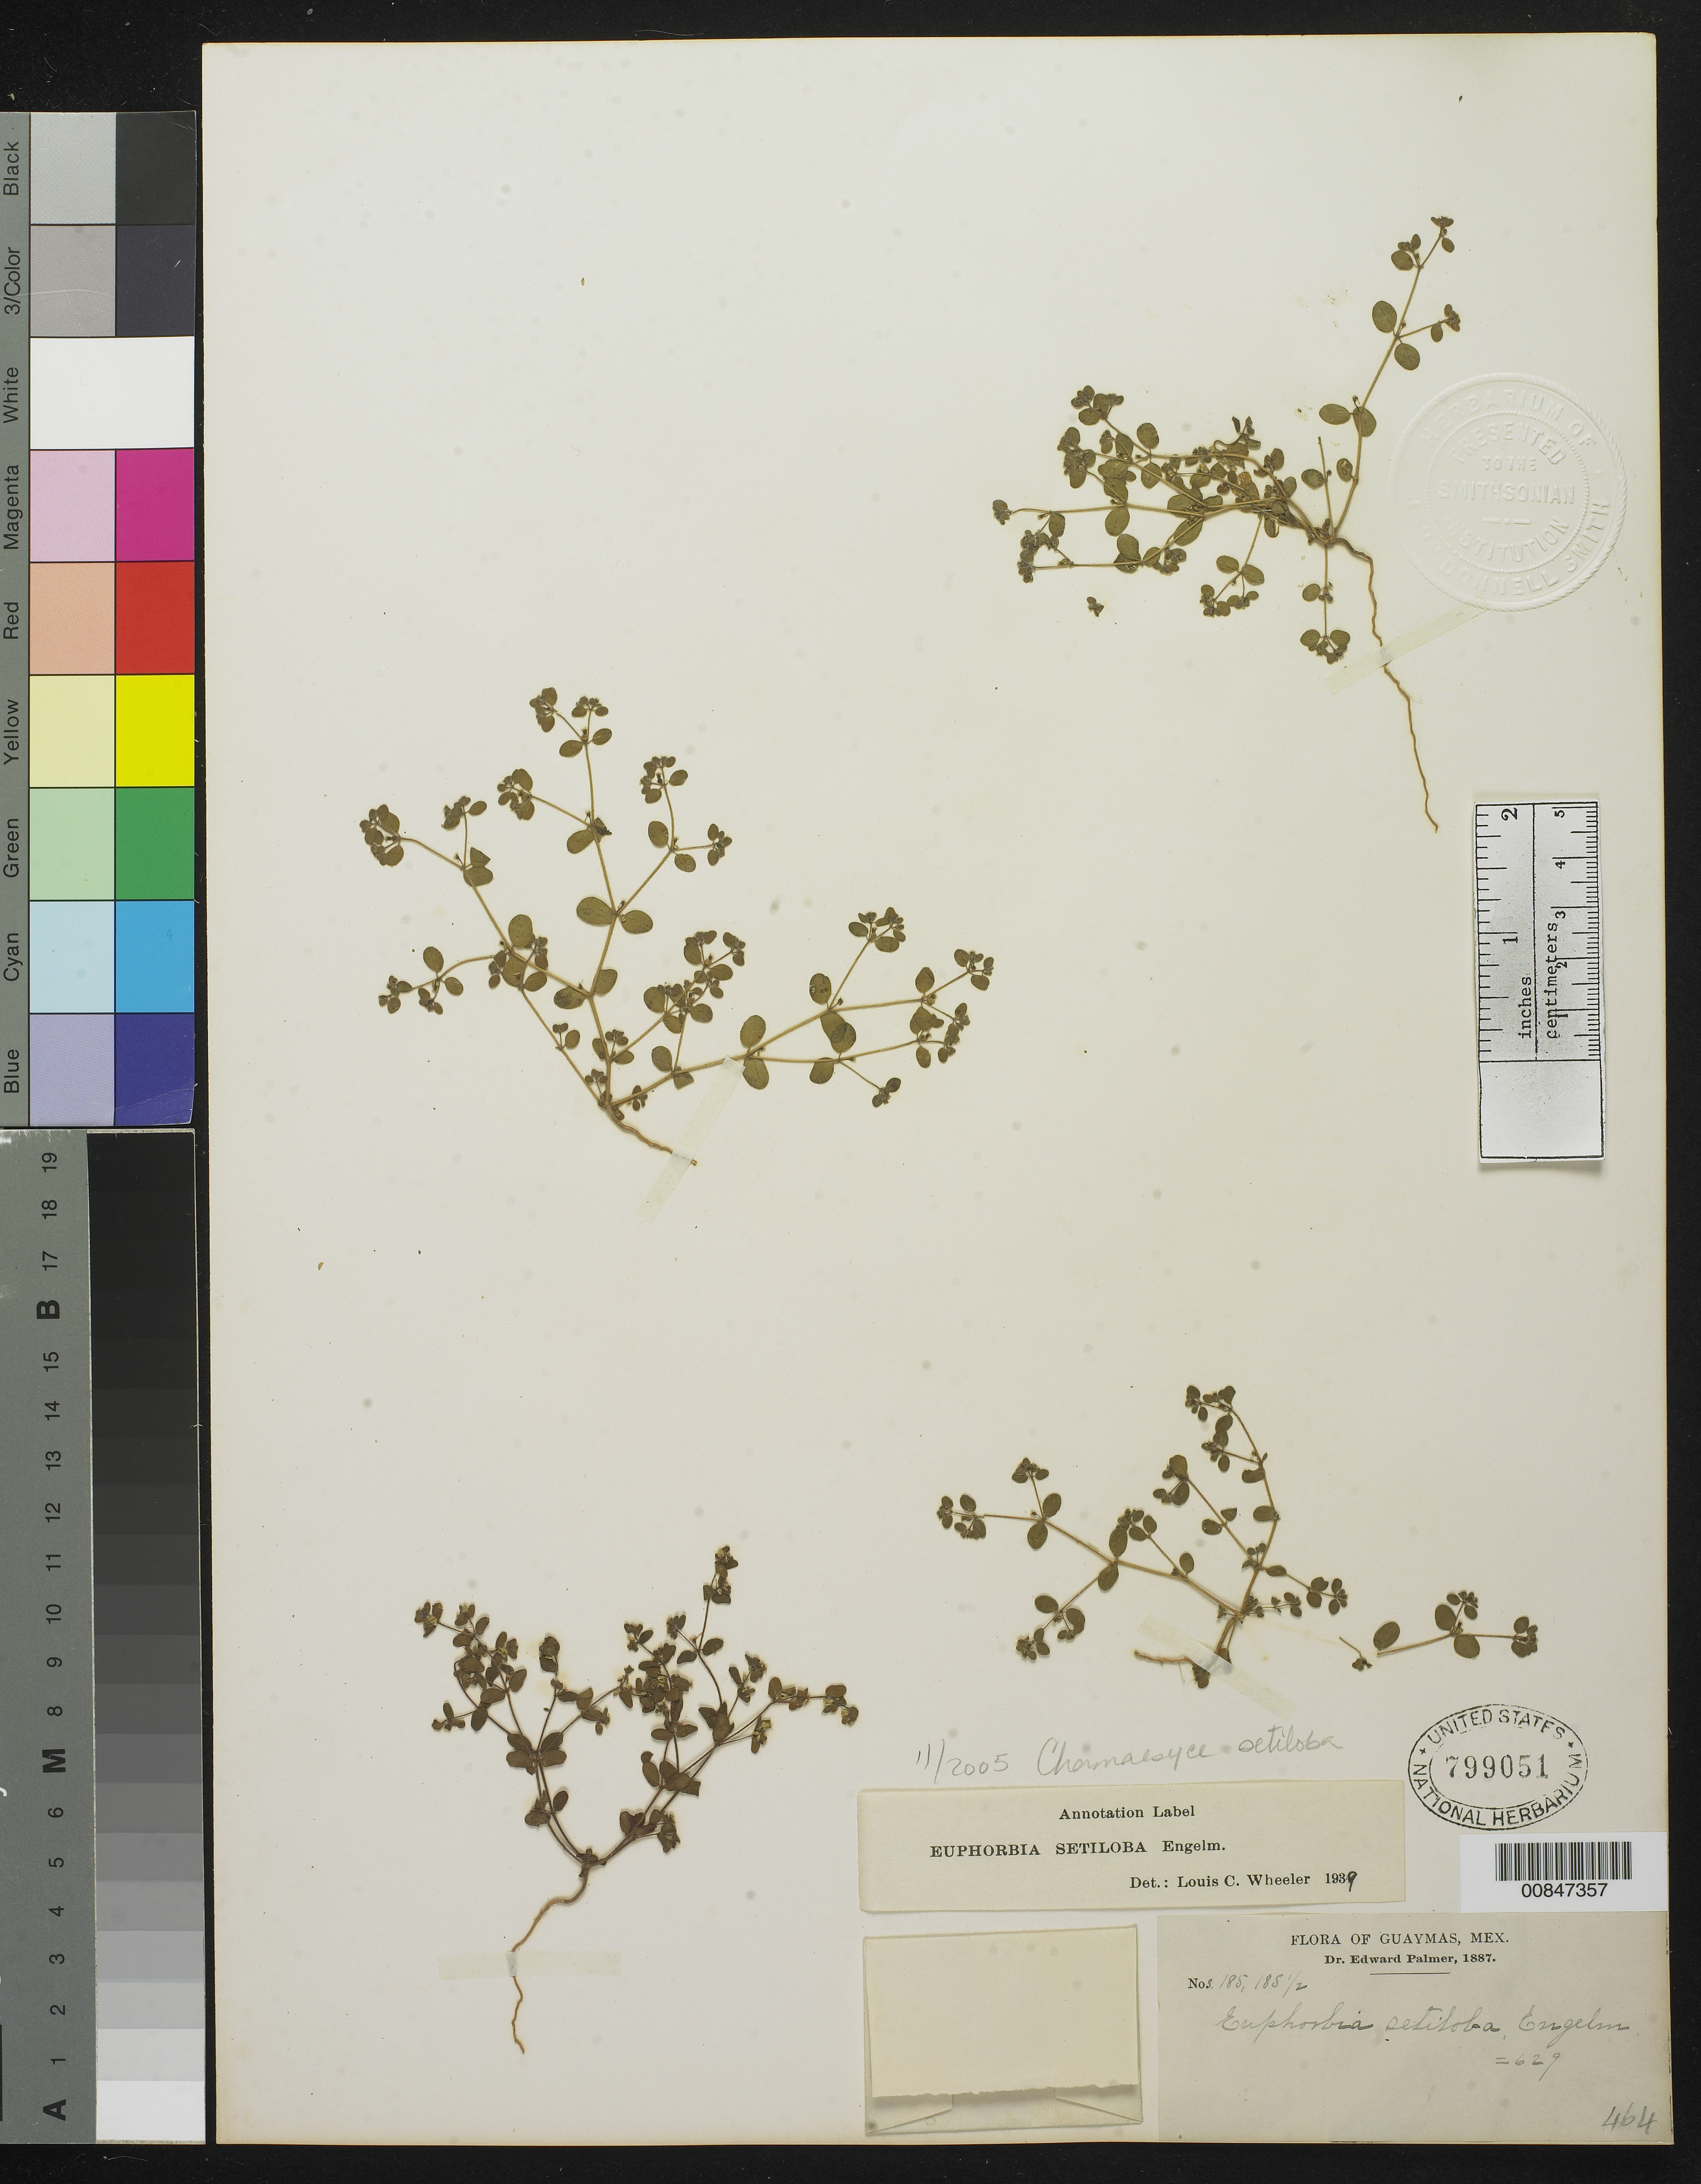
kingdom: Plantae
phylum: Tracheophyta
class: Magnoliopsida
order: Malpighiales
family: Euphorbiaceae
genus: Euphorbia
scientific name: Euphorbia setiloba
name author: Engelm.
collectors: E. Palmer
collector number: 185, 185½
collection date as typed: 1887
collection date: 1887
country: Mexico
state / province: Sonora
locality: Guaymas, Sonora.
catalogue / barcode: US 799051